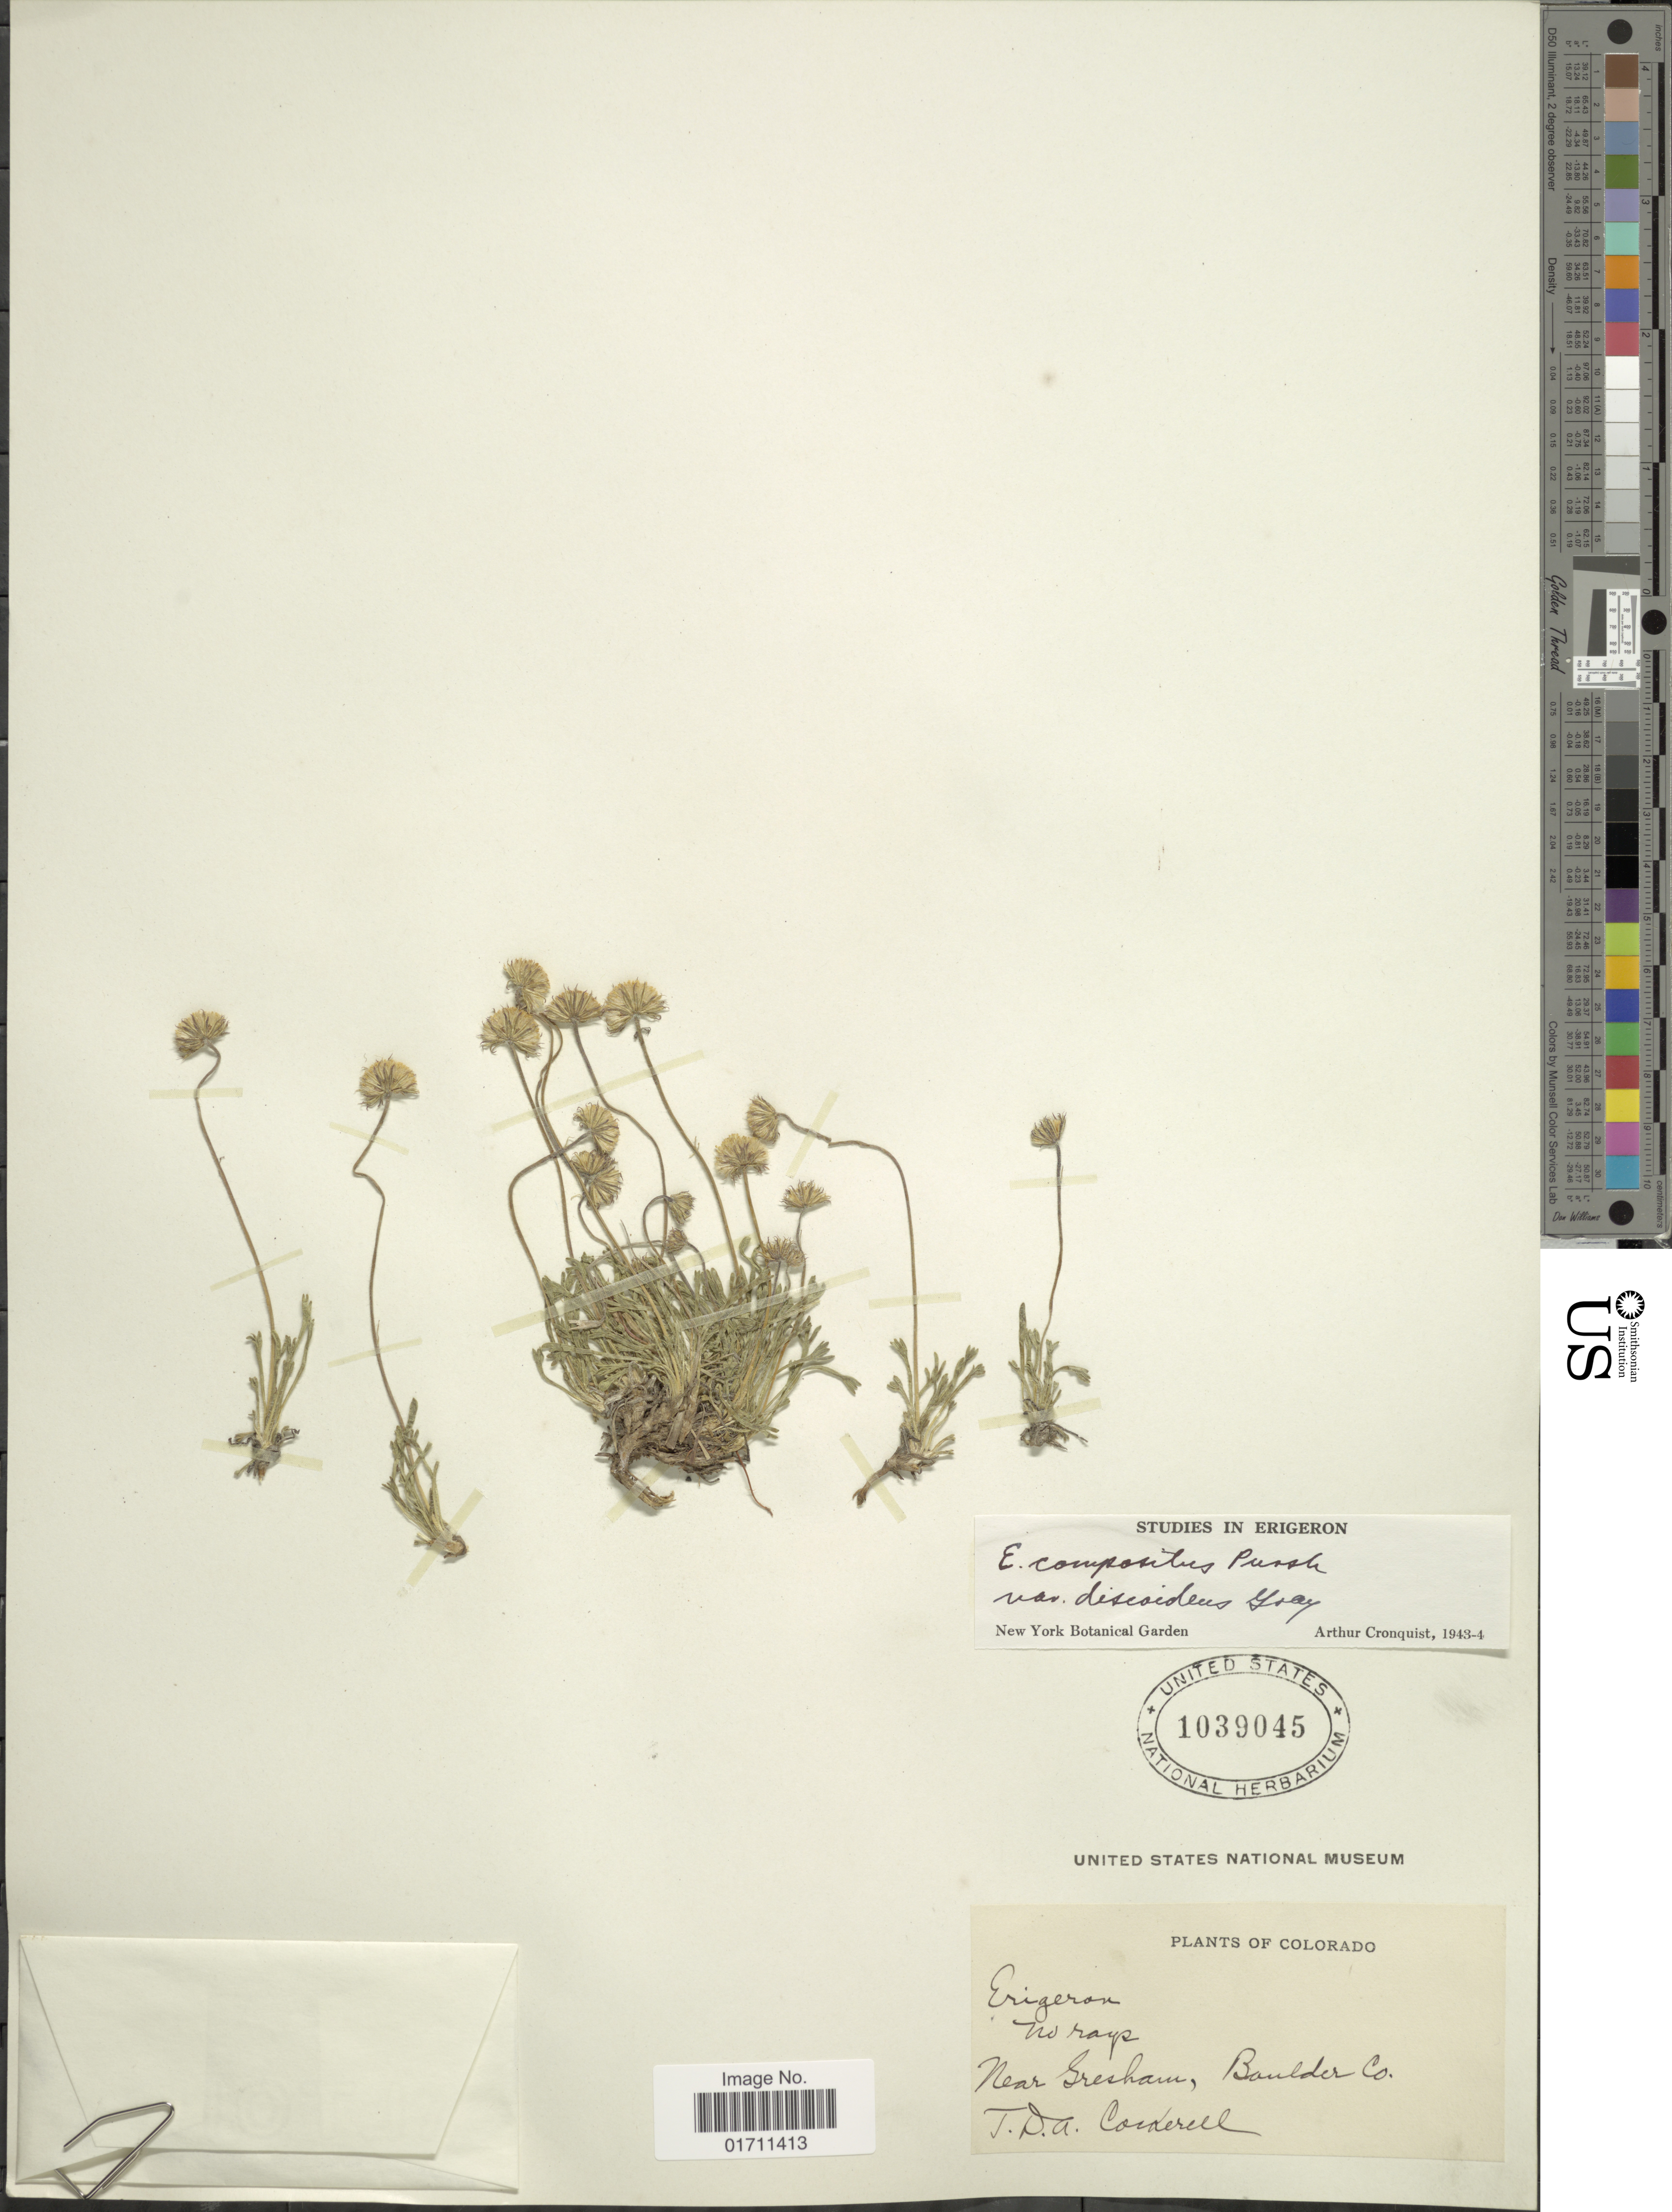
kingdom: Plantae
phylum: Tracheophyta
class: Magnoliopsida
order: Asterales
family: Asteraceae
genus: Erigeron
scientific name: Erigeron compositus subsp. discoideus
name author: (A. Gray) Piper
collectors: T. Cockerell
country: United States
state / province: Colorado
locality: Near Gresham, Boulder Co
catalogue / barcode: US 1039045